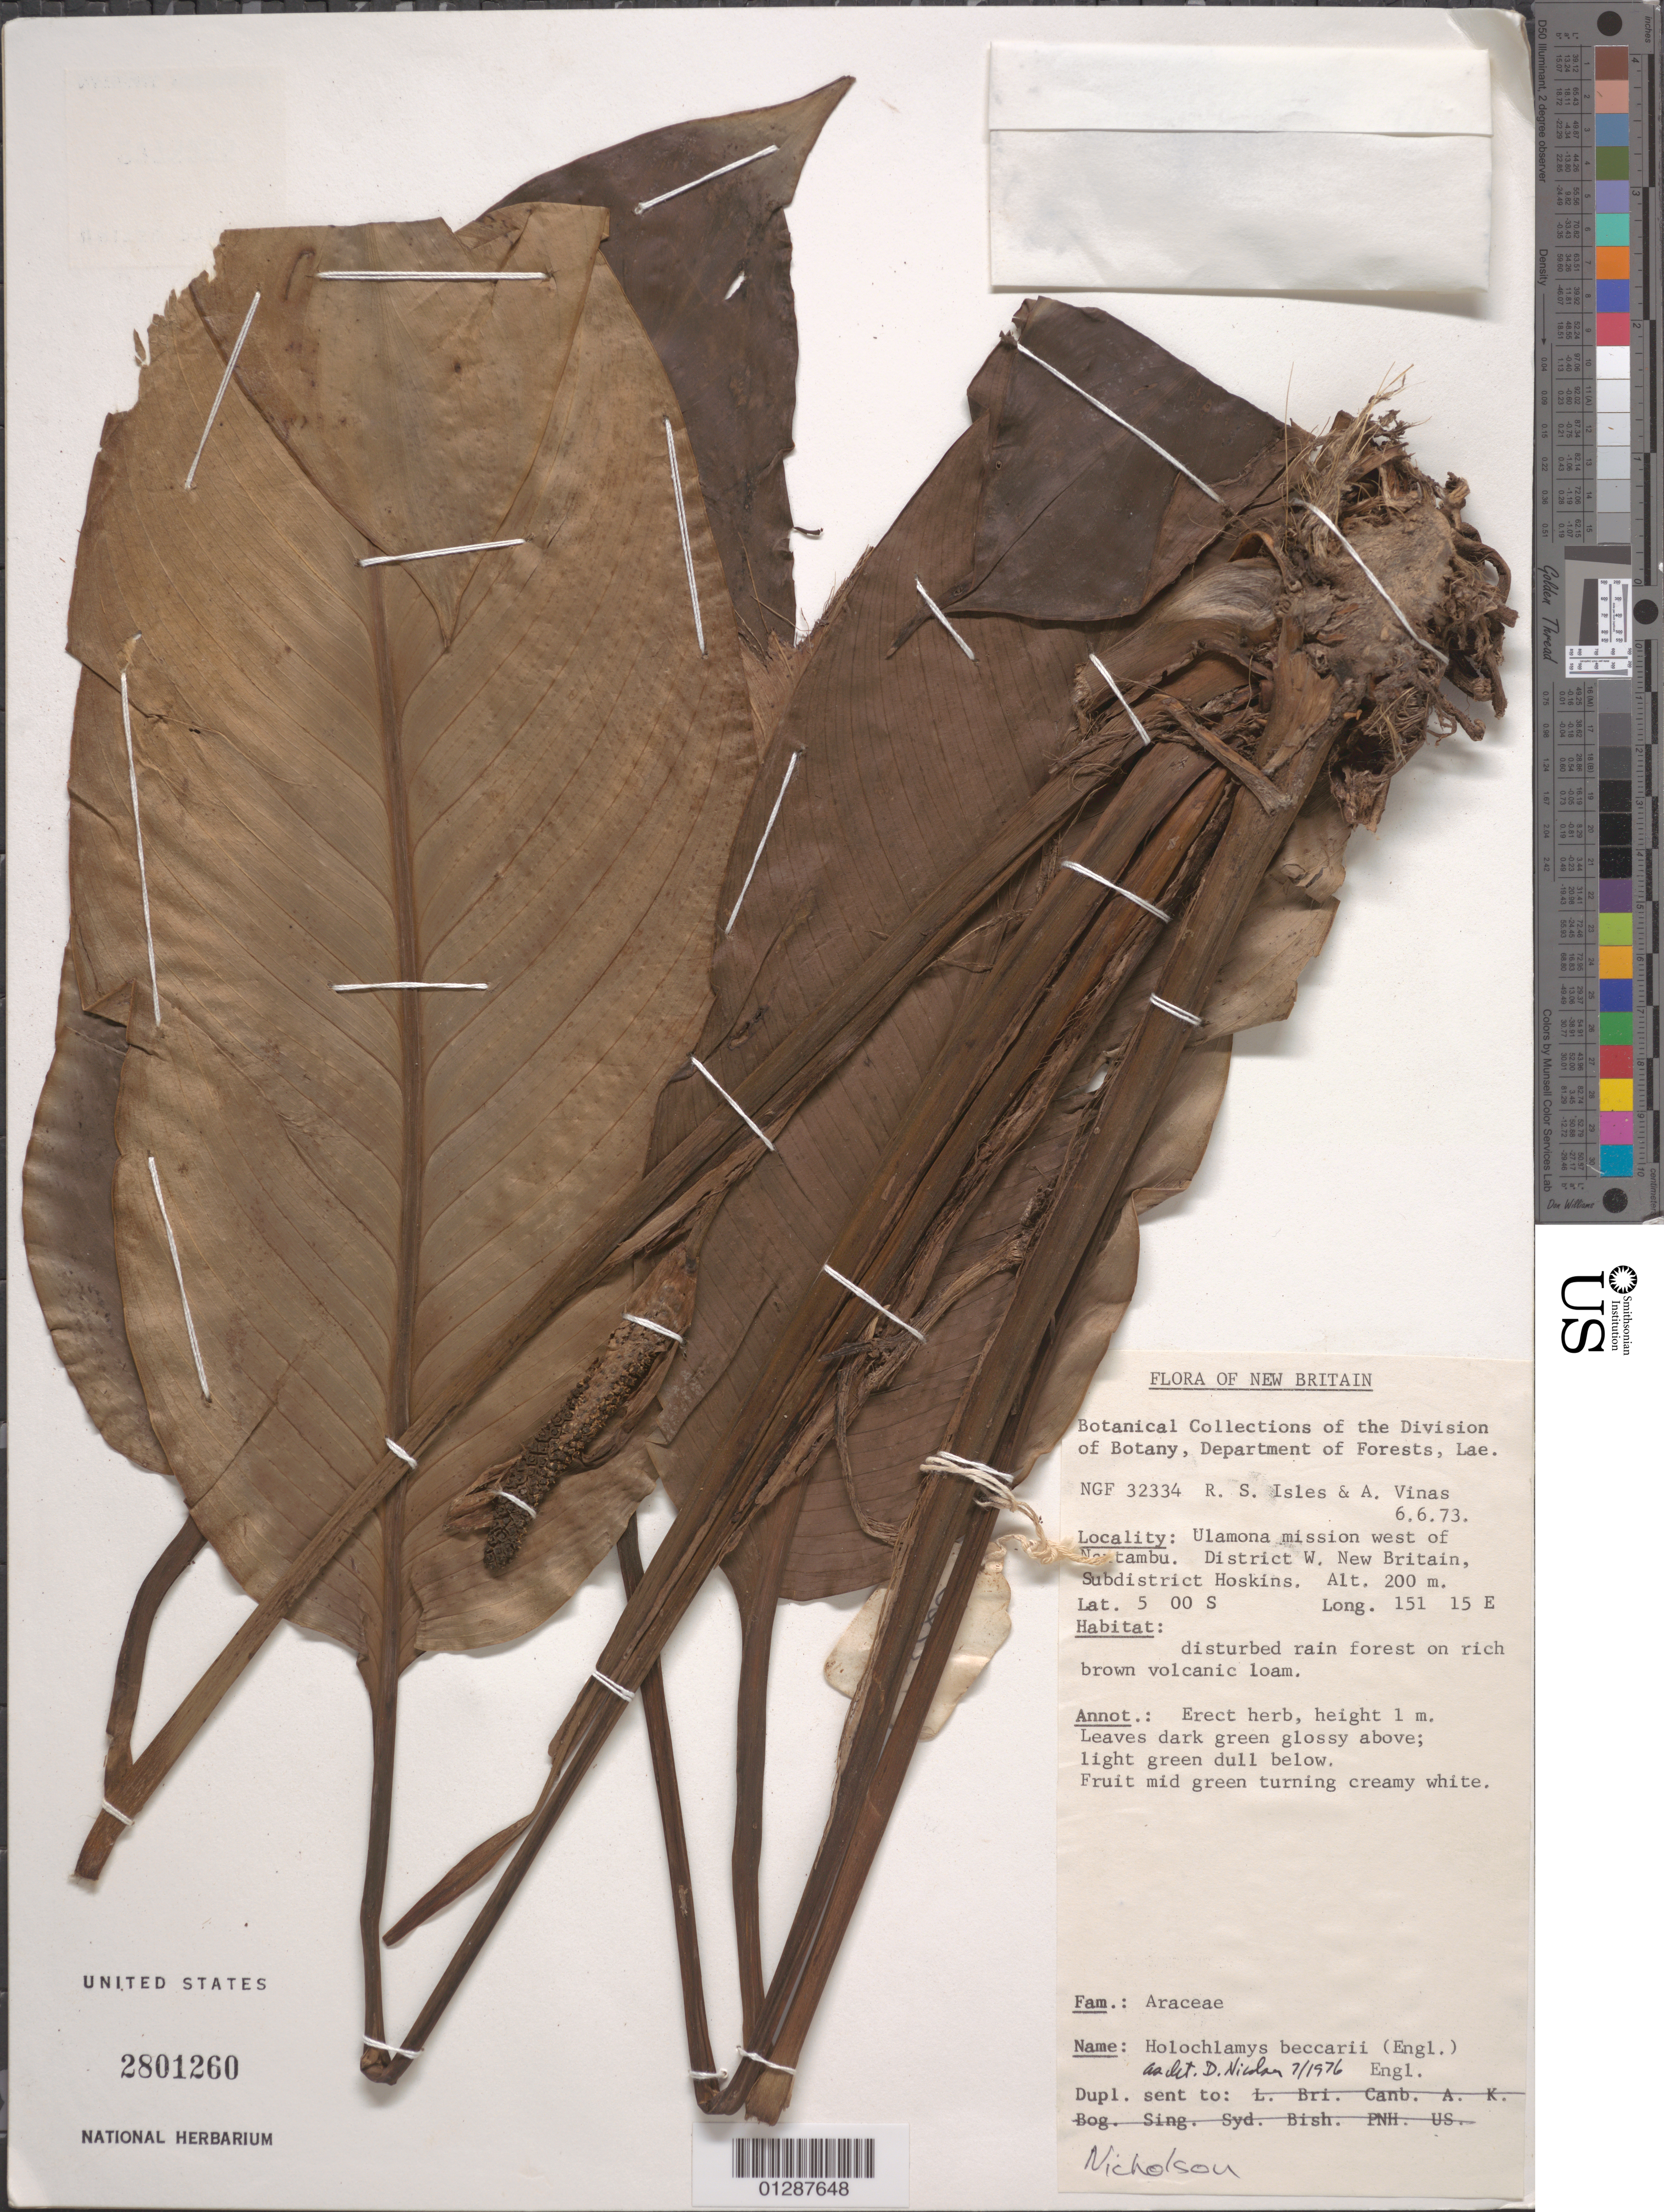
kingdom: Plantae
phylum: Tracheophyta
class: Liliopsida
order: Alismatales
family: Araceae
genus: Holochlamys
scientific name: Holochlamys beccarii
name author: Engl.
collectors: R. Isles & A. Vinas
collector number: NGF 32334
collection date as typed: Transcribed d/m/y: 6/6/73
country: Papua New Guinea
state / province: West New Britain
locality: New Britain. Ulamona mission west of [illegible text]tambu. District W. New Britain, Subdistrict Hoskins.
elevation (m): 200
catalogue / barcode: US 2801260